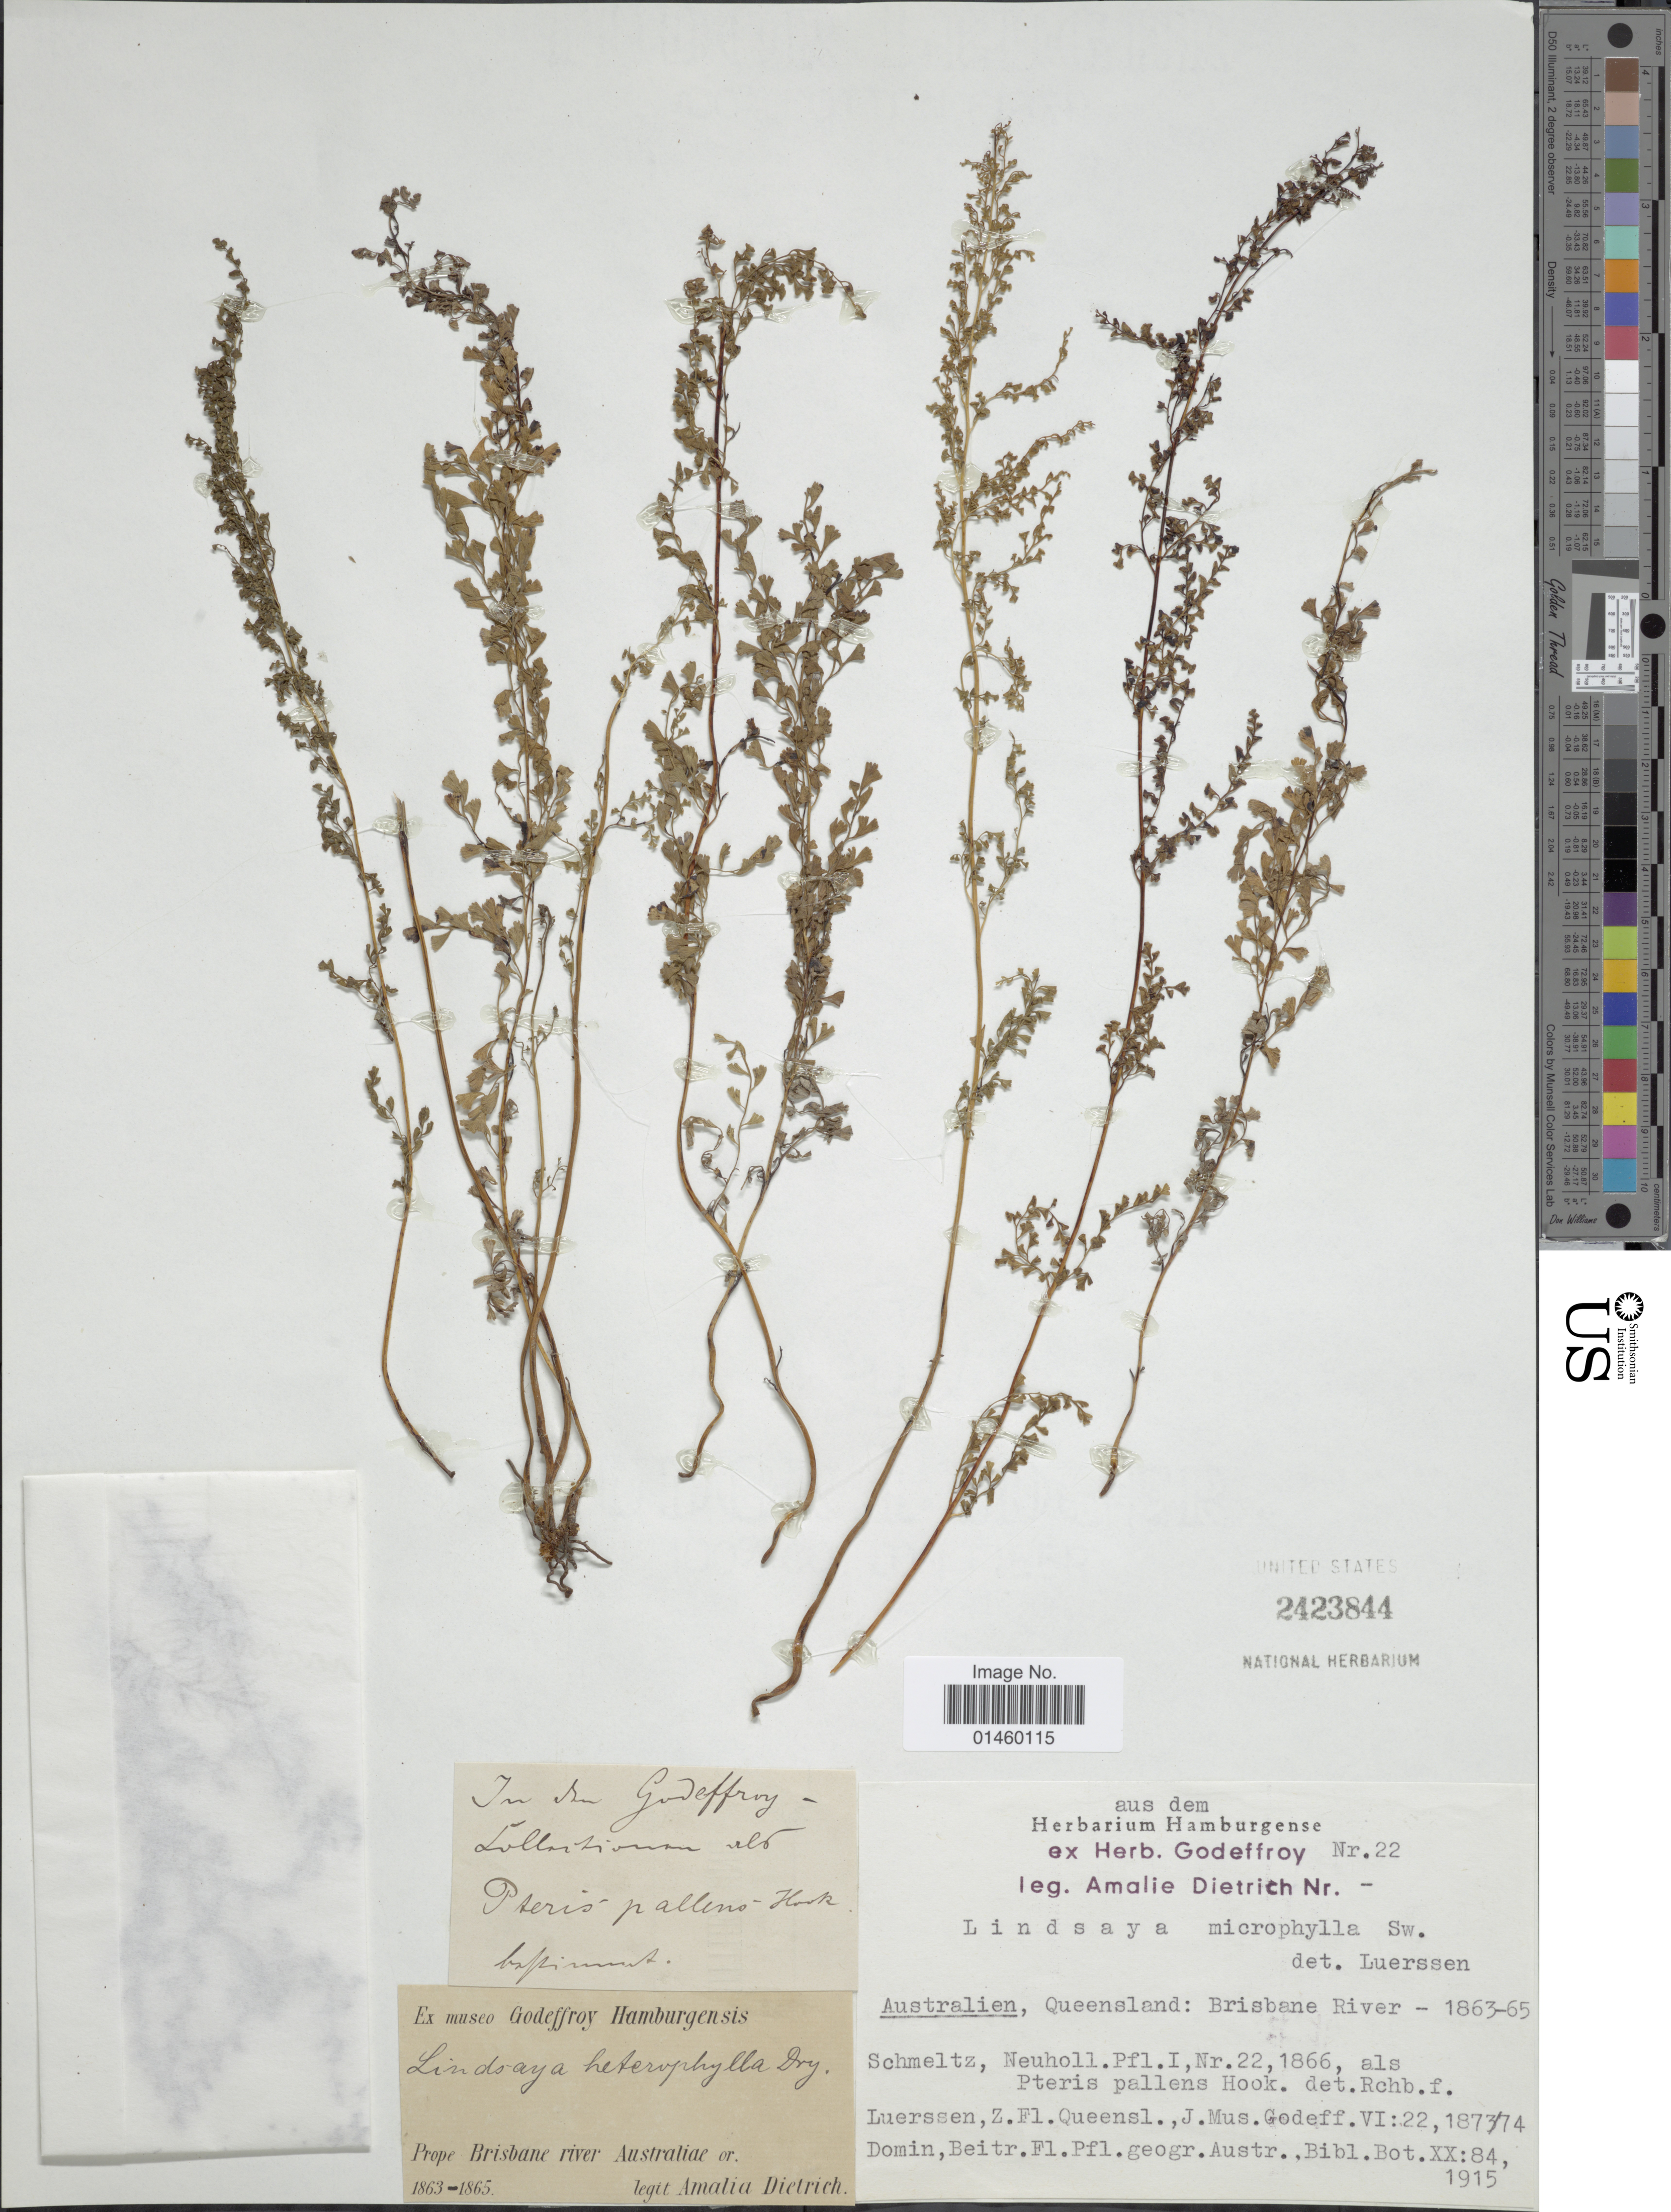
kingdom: Plantae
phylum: Tracheophyta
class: Polypodiopsida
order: Polypodiales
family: Lindsaeaceae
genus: Lindsaea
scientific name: Lindsaea microphylla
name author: Sw.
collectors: A. Dietrich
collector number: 22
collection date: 1863/1865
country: Australia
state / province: Queensland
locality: Prope Brisbane river Australiae or. Australien.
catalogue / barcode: US 2423844